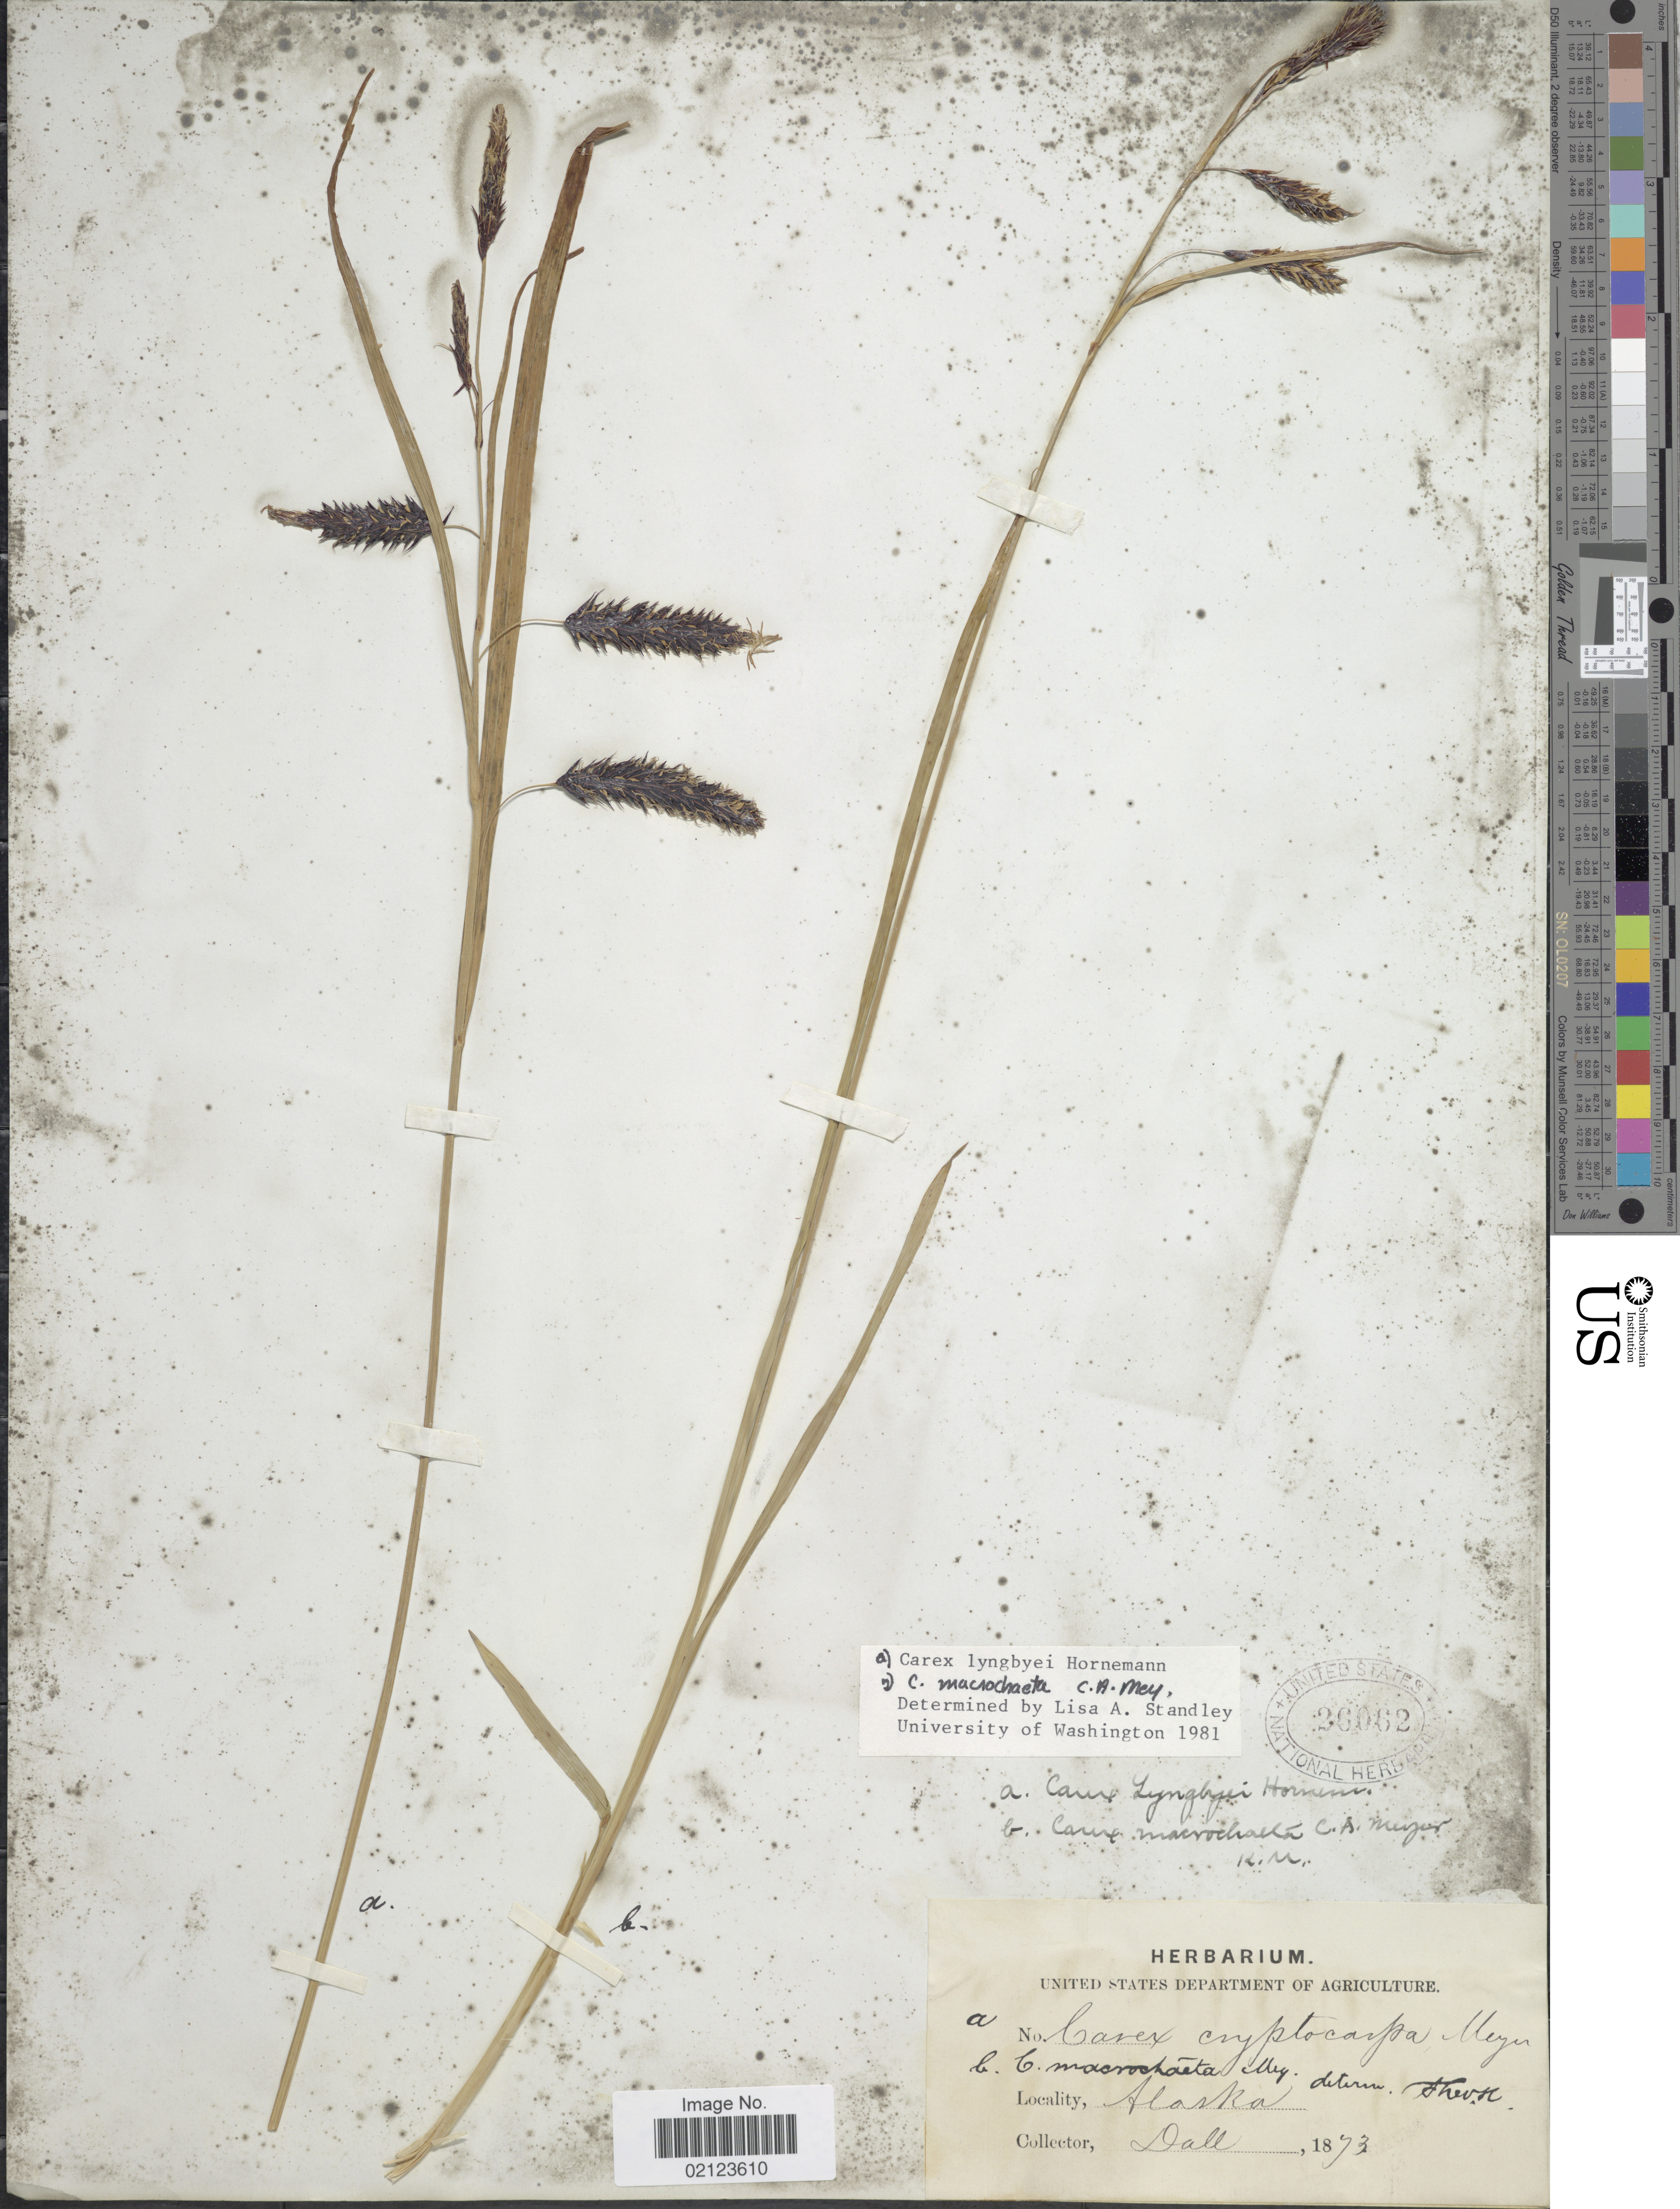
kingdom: Plantae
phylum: Tracheophyta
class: Liliopsida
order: Poales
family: Cyperaceae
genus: Carex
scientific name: Carex lyngbyei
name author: Hornem.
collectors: -. Dall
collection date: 1873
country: United States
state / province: Alaska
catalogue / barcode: US 26062